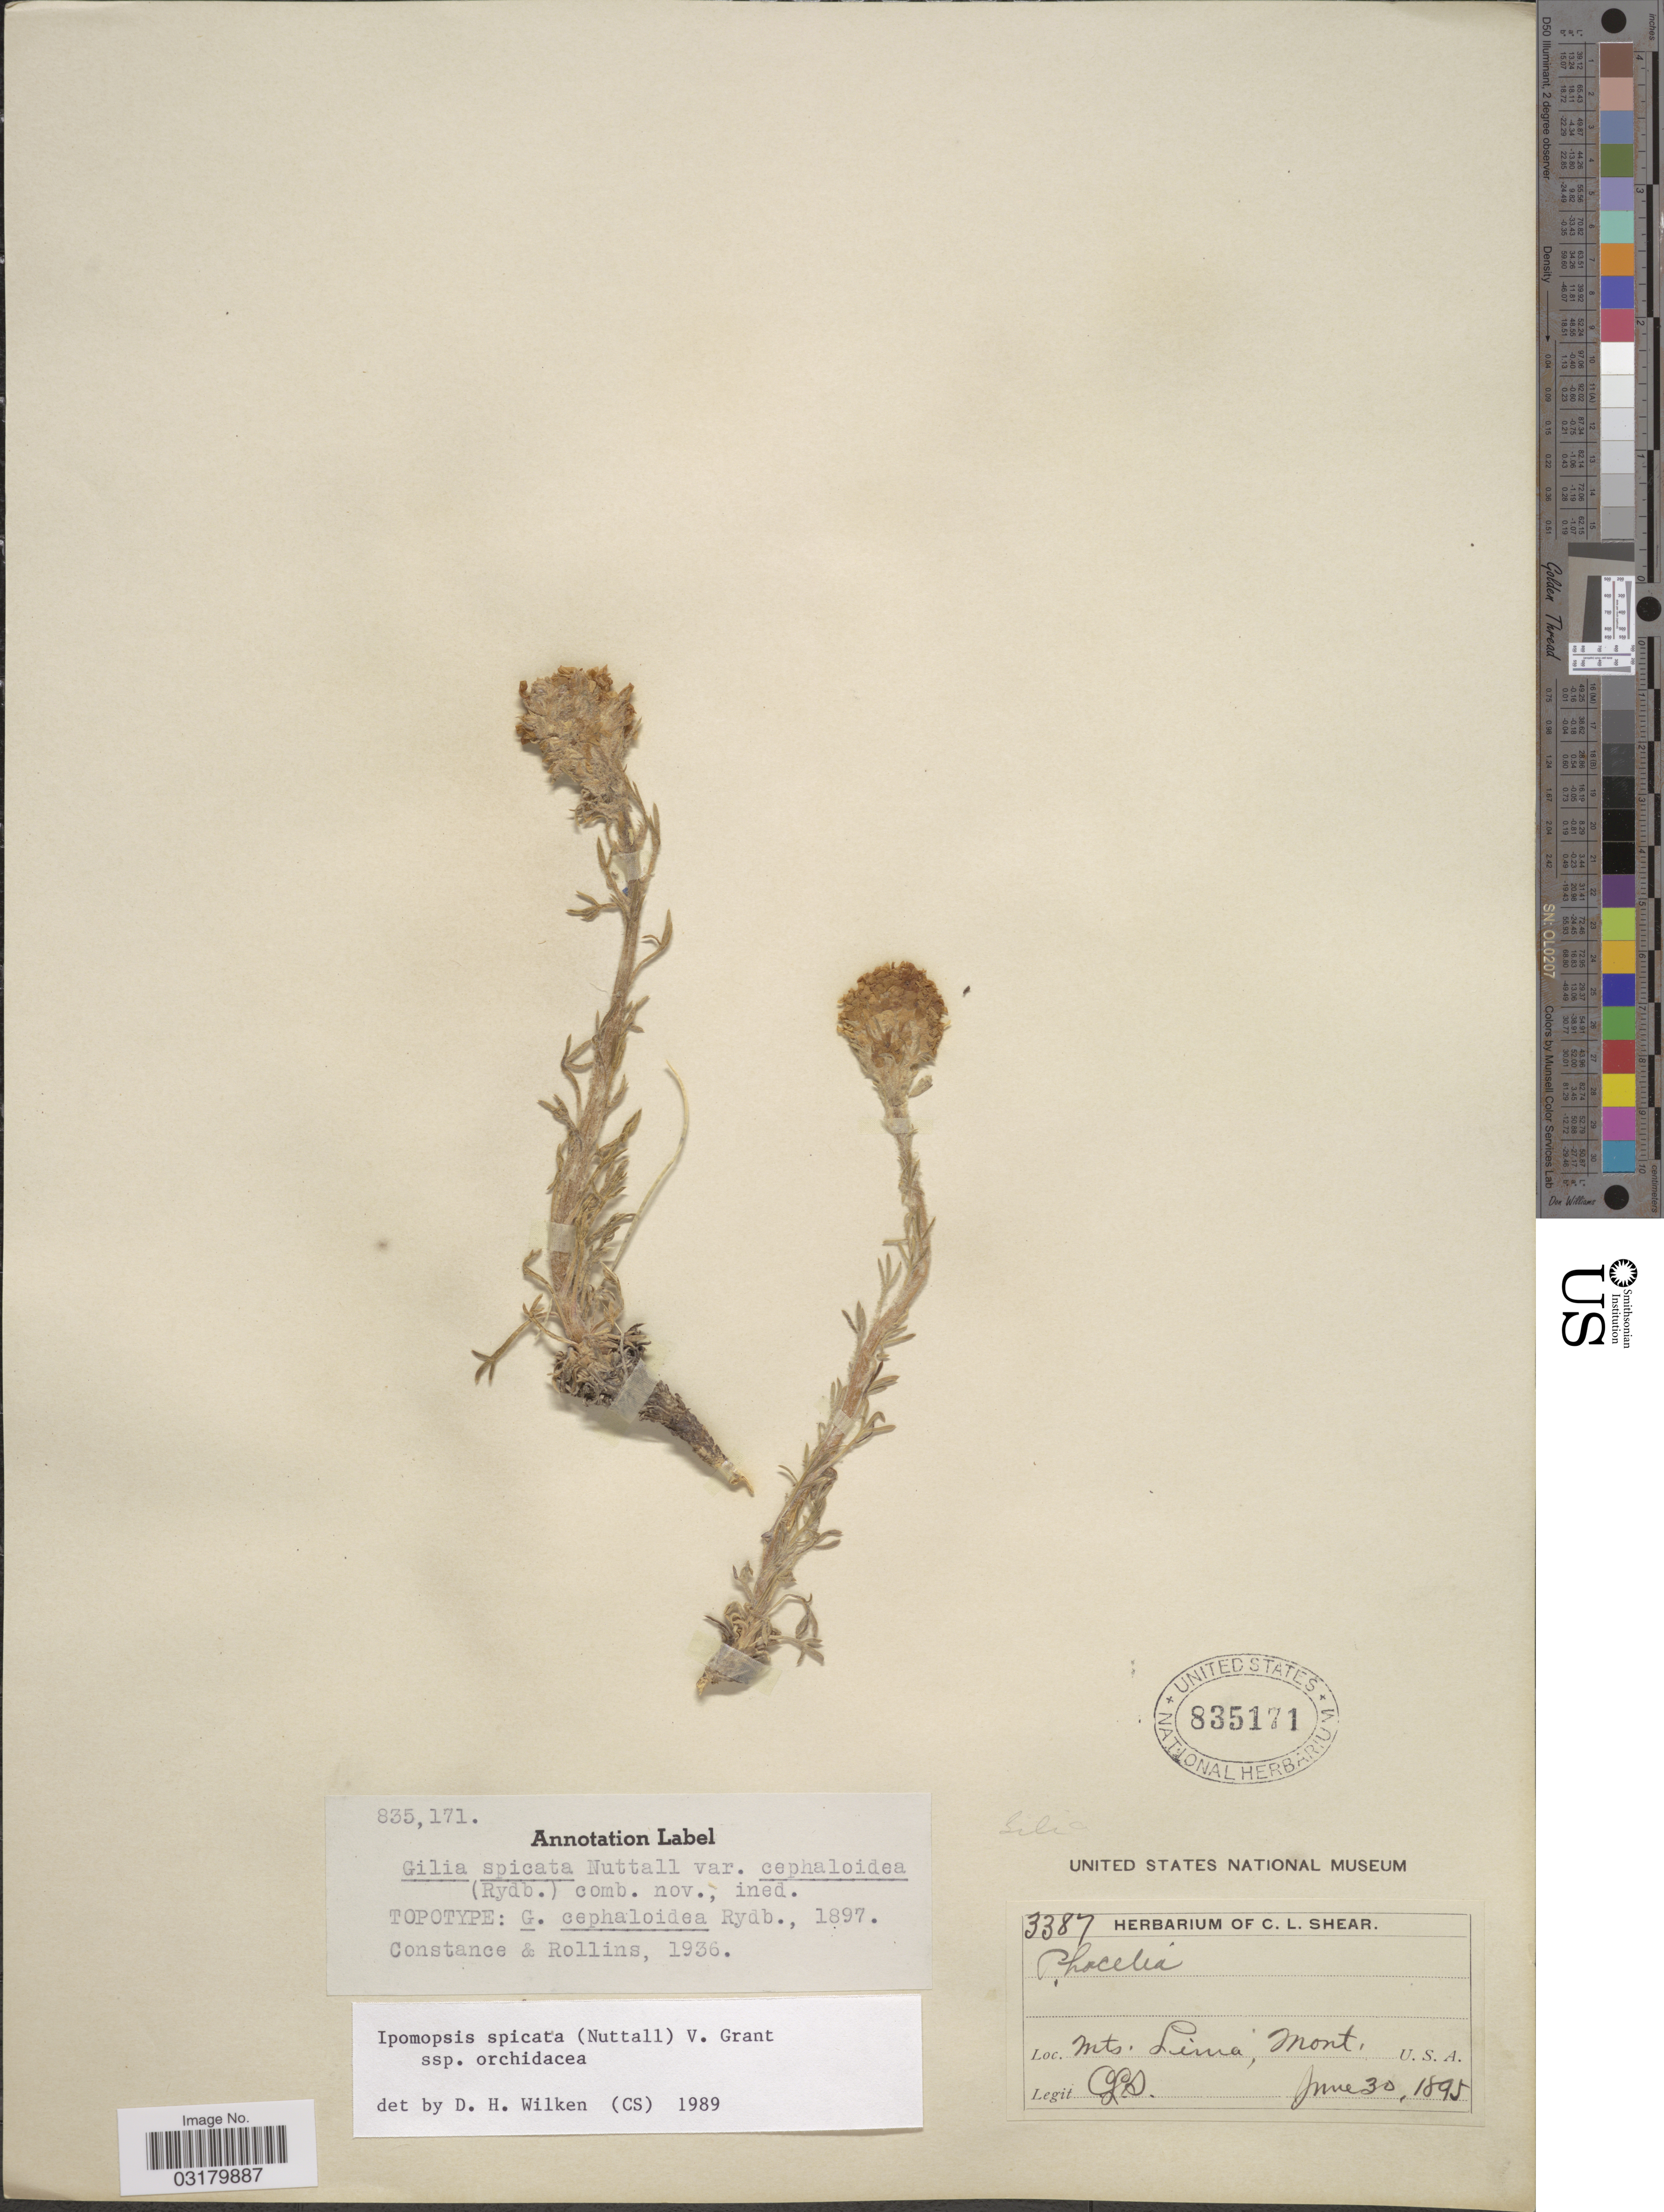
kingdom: Plantae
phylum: Tracheophyta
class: Magnoliopsida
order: Ericales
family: Polemoniaceae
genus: Ipomopsis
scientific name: Ipomopsis spicata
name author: (Nutt.) V.E. Grant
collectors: C. L. Shear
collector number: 3387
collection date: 1895-06-30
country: United States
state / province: Montana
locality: Mts. Lima, Mont.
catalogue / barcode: US 835171